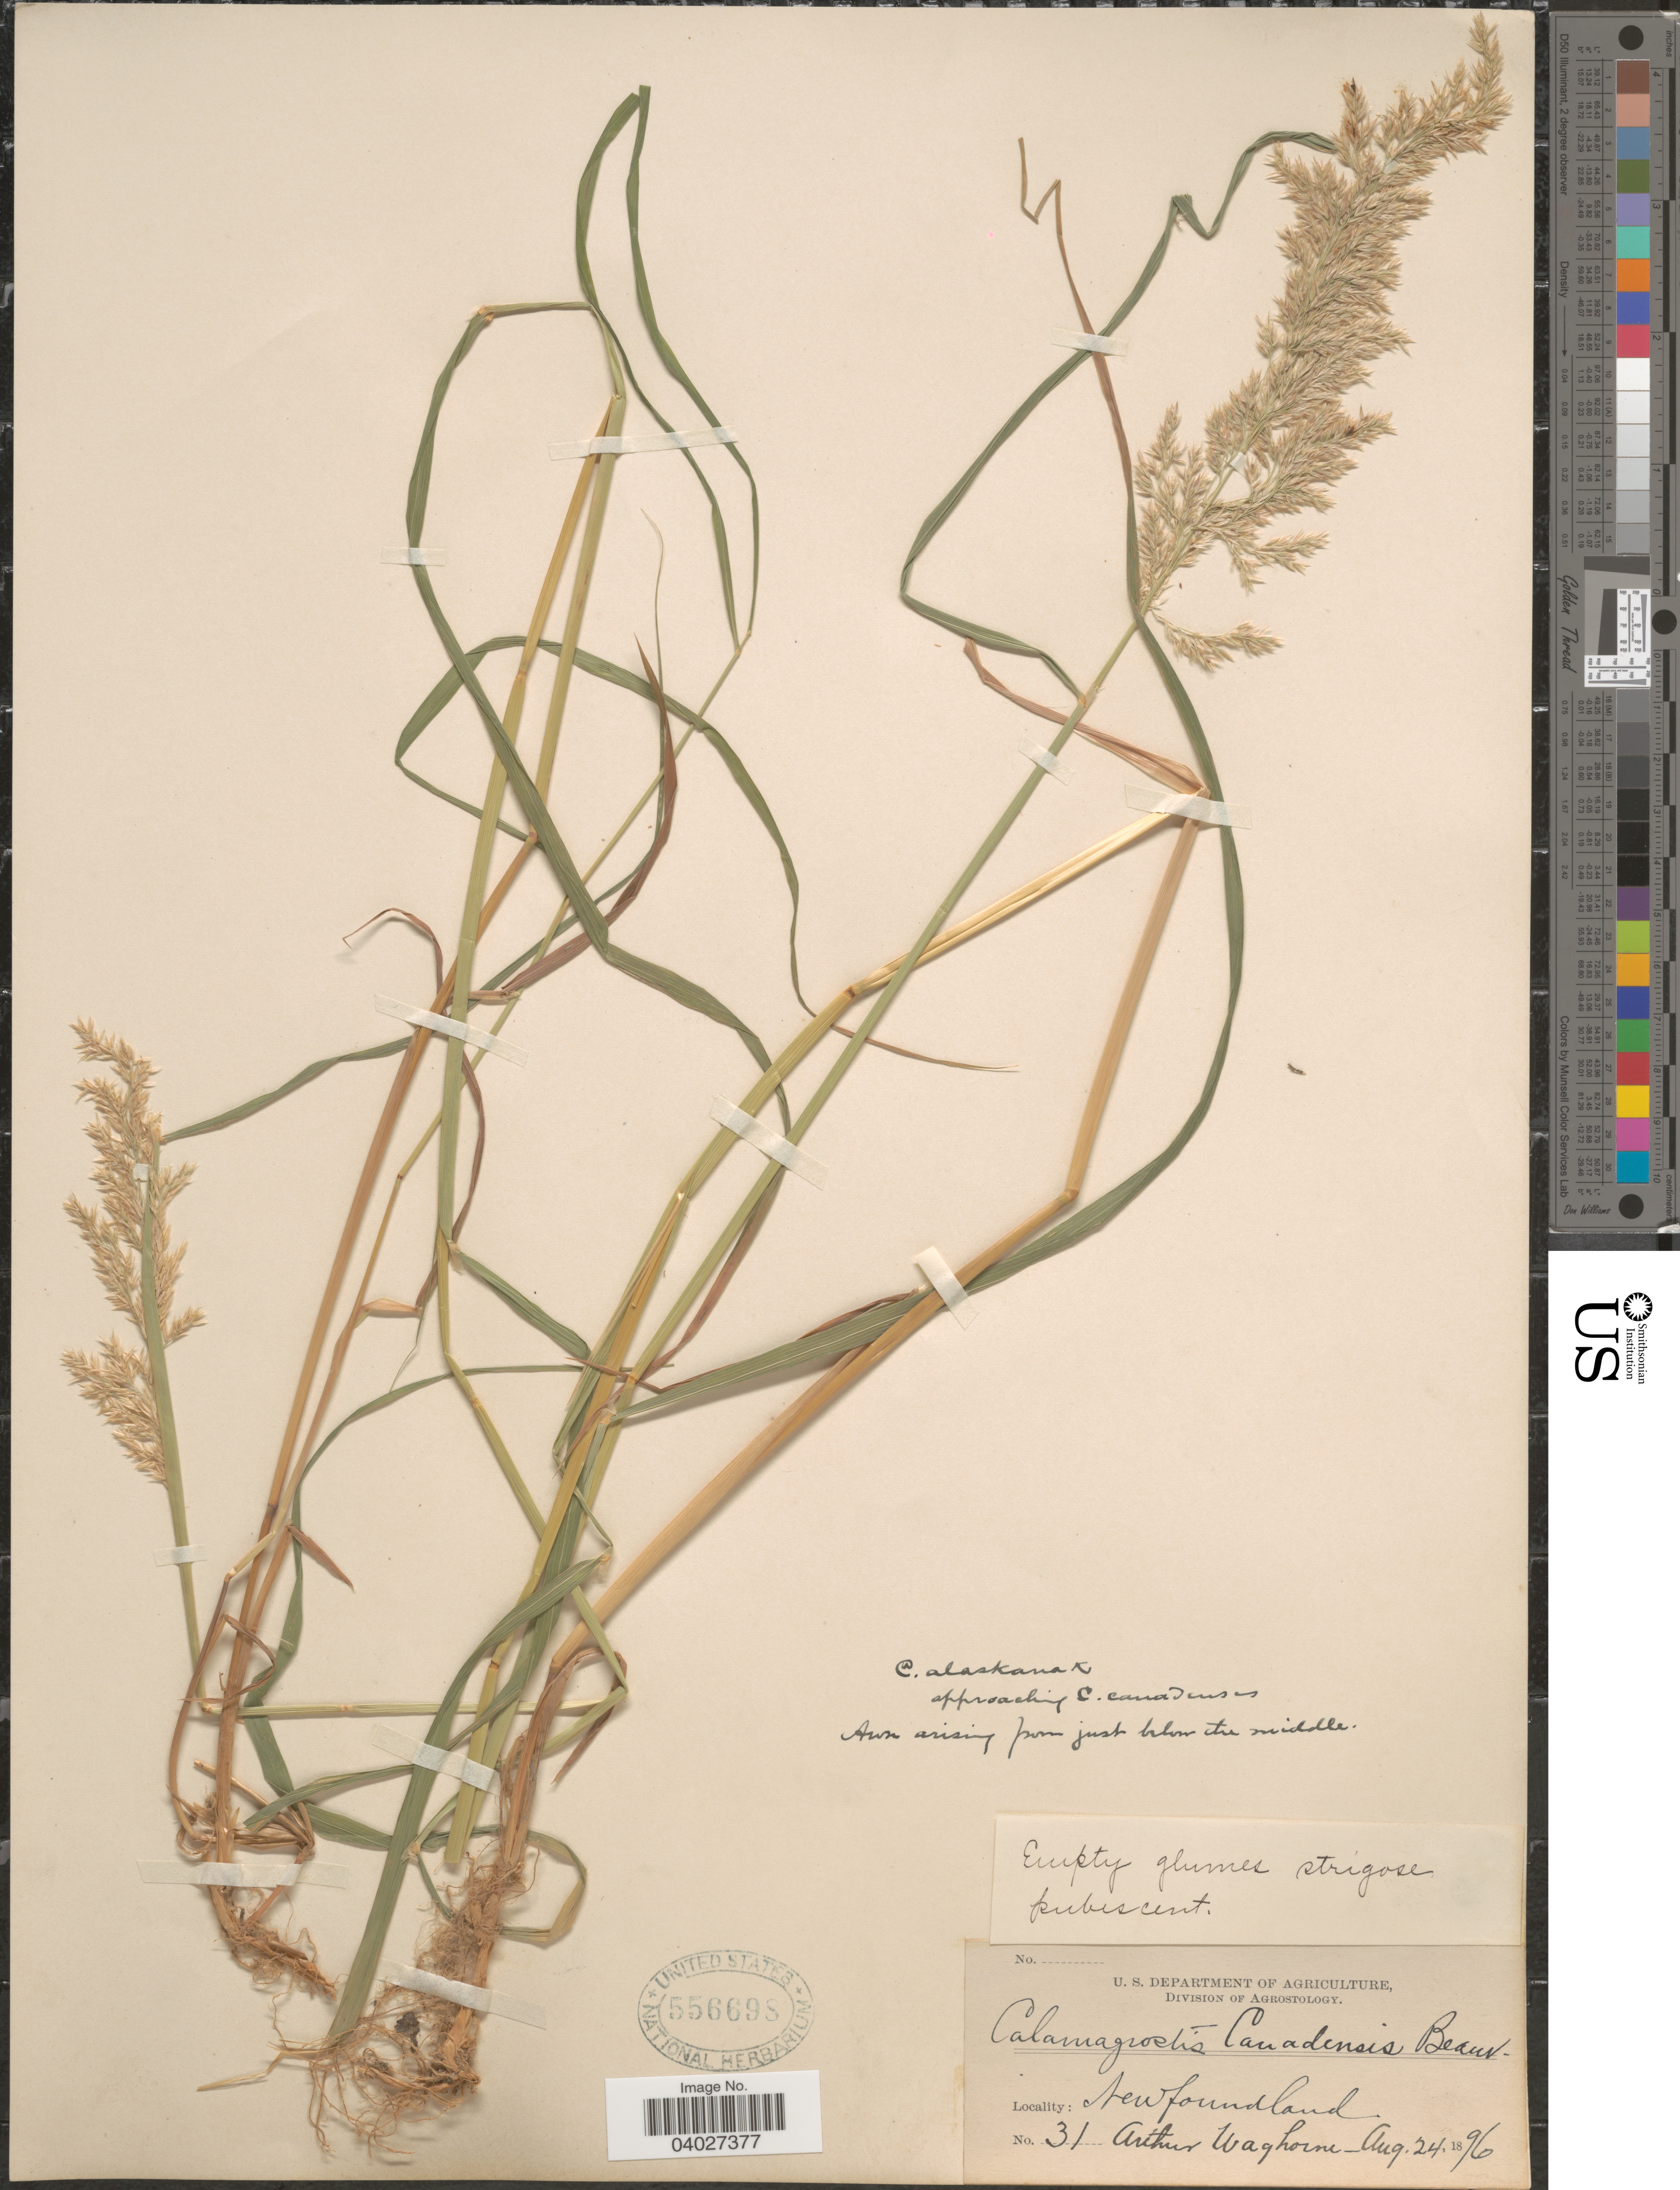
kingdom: Plantae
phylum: Tracheophyta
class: Liliopsida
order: Poales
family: Poaceae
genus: Calamagrostis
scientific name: Calamagrostis canadensis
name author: (Michx.) P. Beauv.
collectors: A. Waghorne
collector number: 31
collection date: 1896-08-24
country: Canada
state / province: Newfoundland and Labrador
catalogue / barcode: US 556698